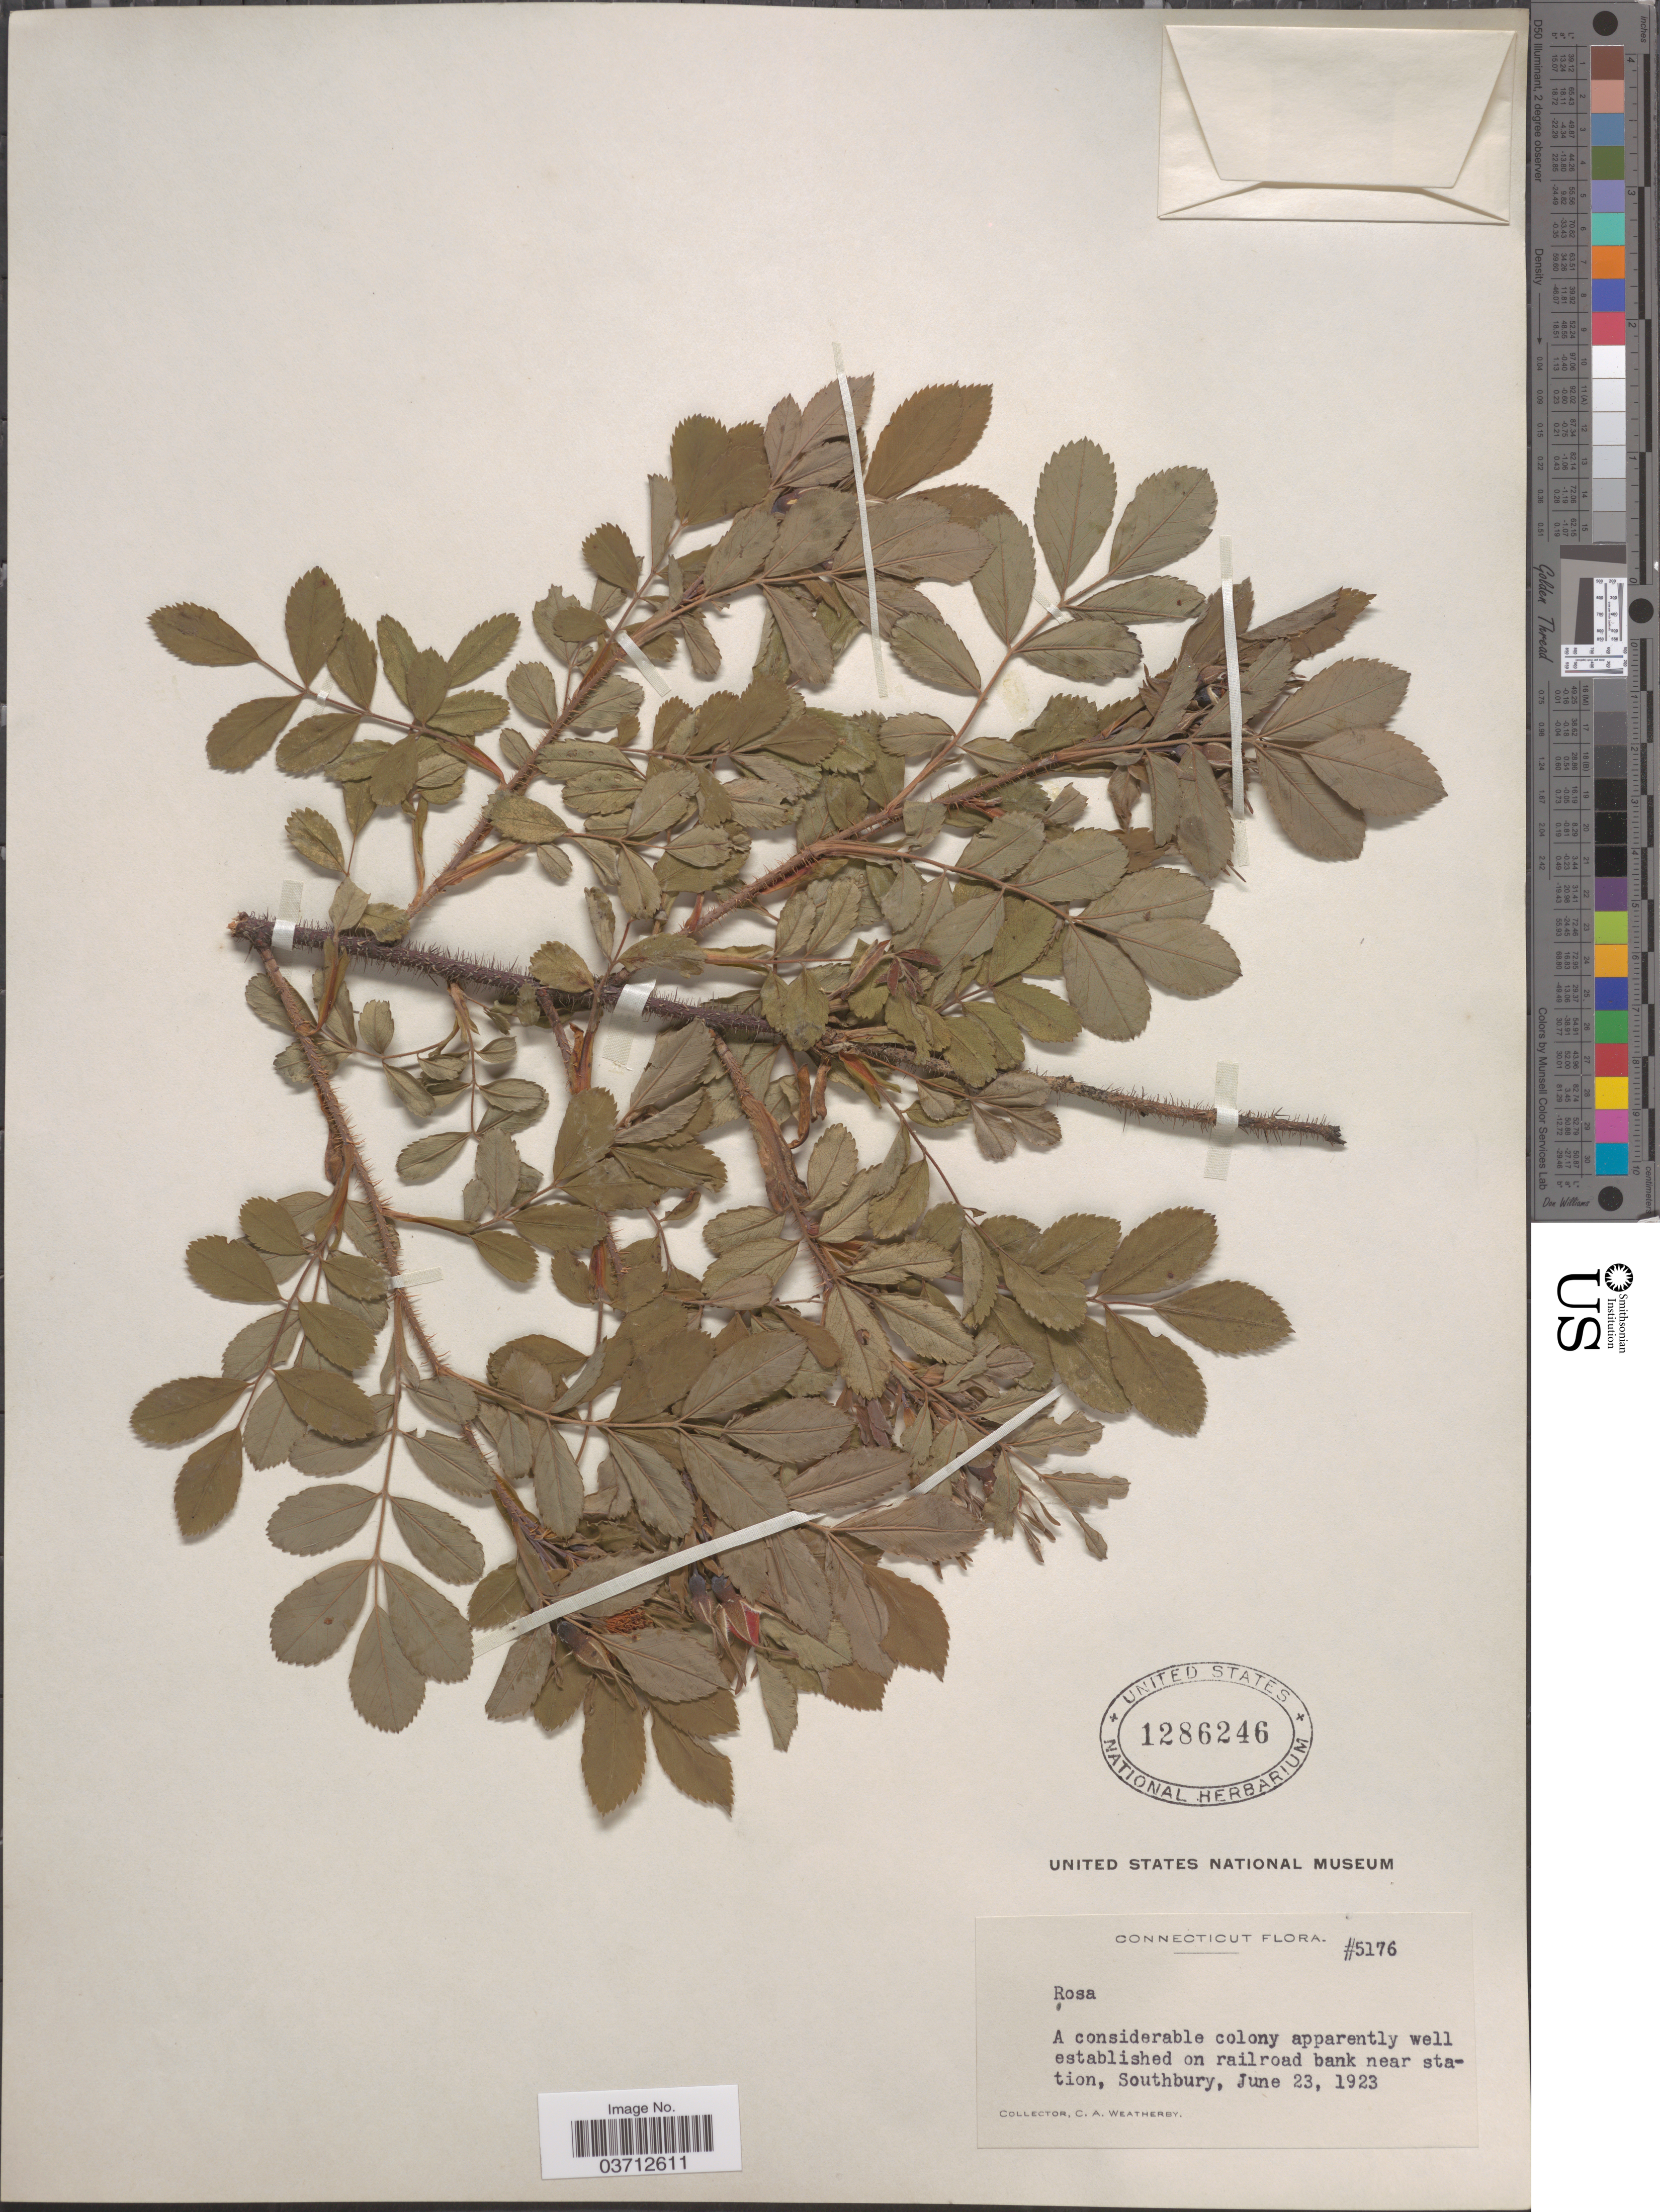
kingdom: Plantae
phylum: Tracheophyta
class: Magnoliopsida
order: Rosales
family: Rosaceae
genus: Rosa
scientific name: Rosa sp.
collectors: C. A. Weatherby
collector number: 5176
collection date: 1923-06-23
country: United States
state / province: Connecticut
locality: A considerable colony apparantly well established on railroad bank near station, Southbury.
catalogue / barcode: US 1286246